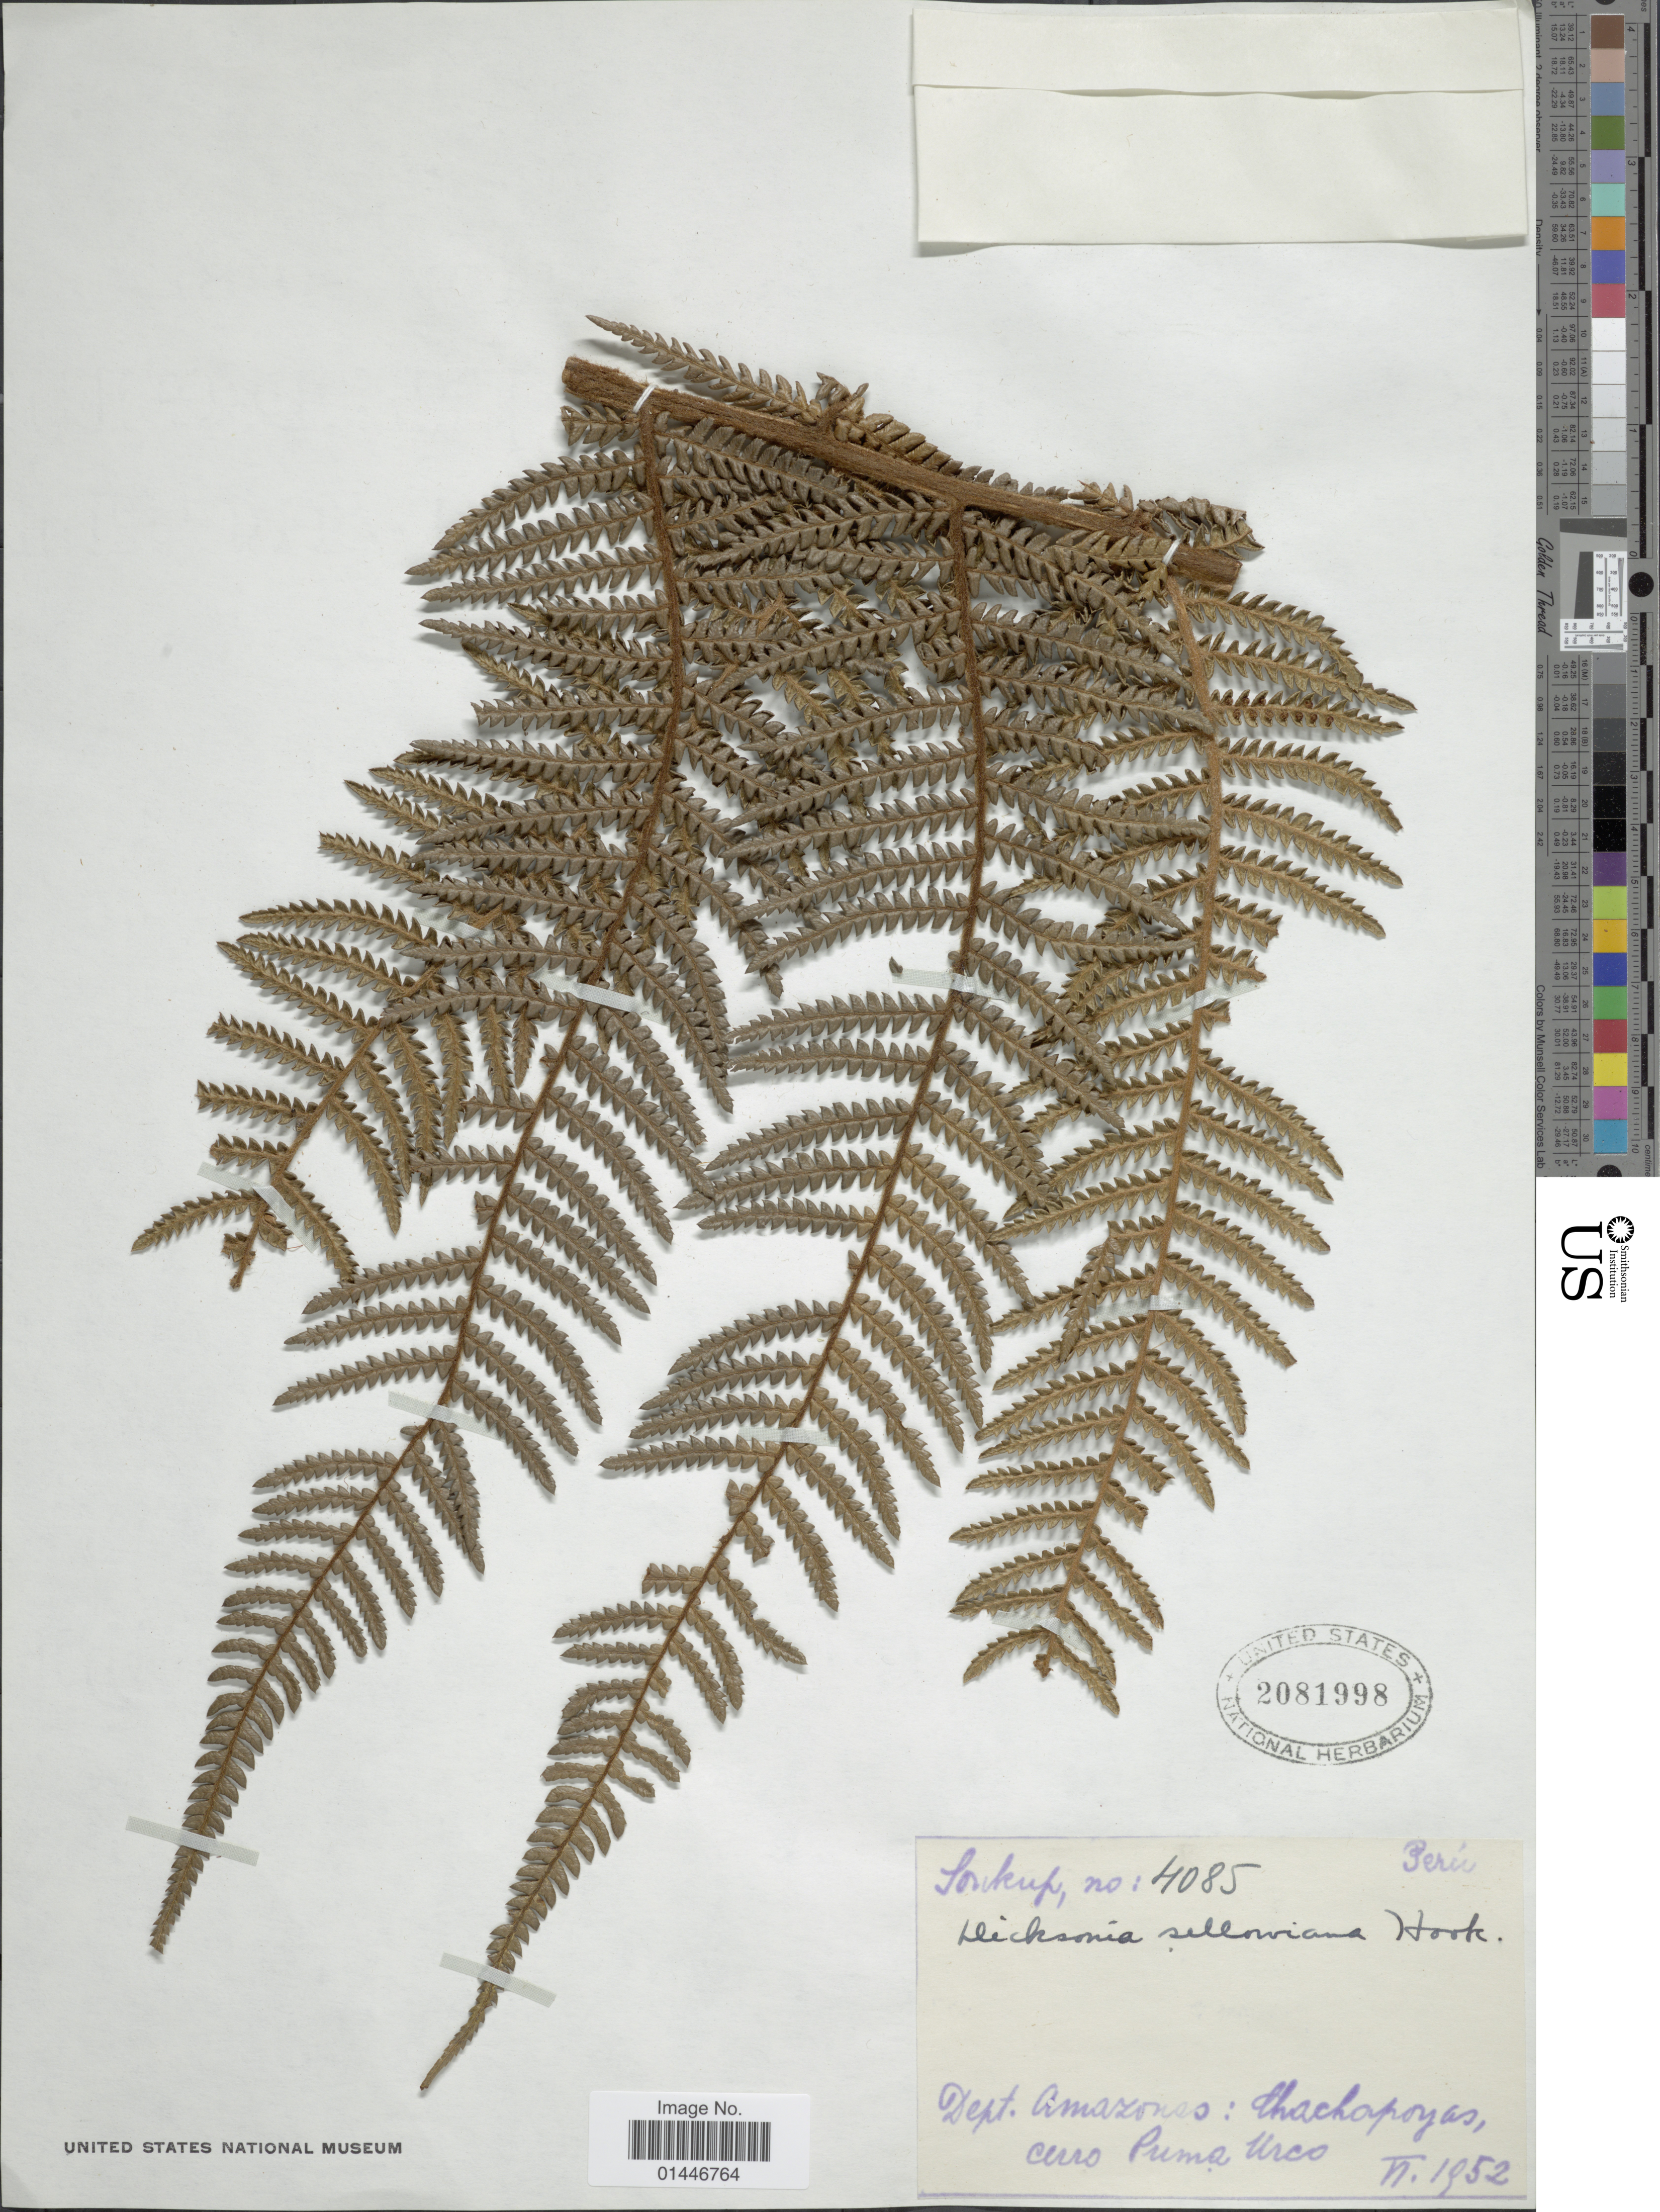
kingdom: Plantae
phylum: Tracheophyta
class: Polypodiopsida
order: Cyatheales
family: Dicksoniaceae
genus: Dicksonia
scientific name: Dicksonia karsteniana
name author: Klotzsch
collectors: -- Soukup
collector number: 4085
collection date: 1952-06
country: Peru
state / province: Amazonas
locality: Chachapoyas, Cerro Puma Urco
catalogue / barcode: US 2081998